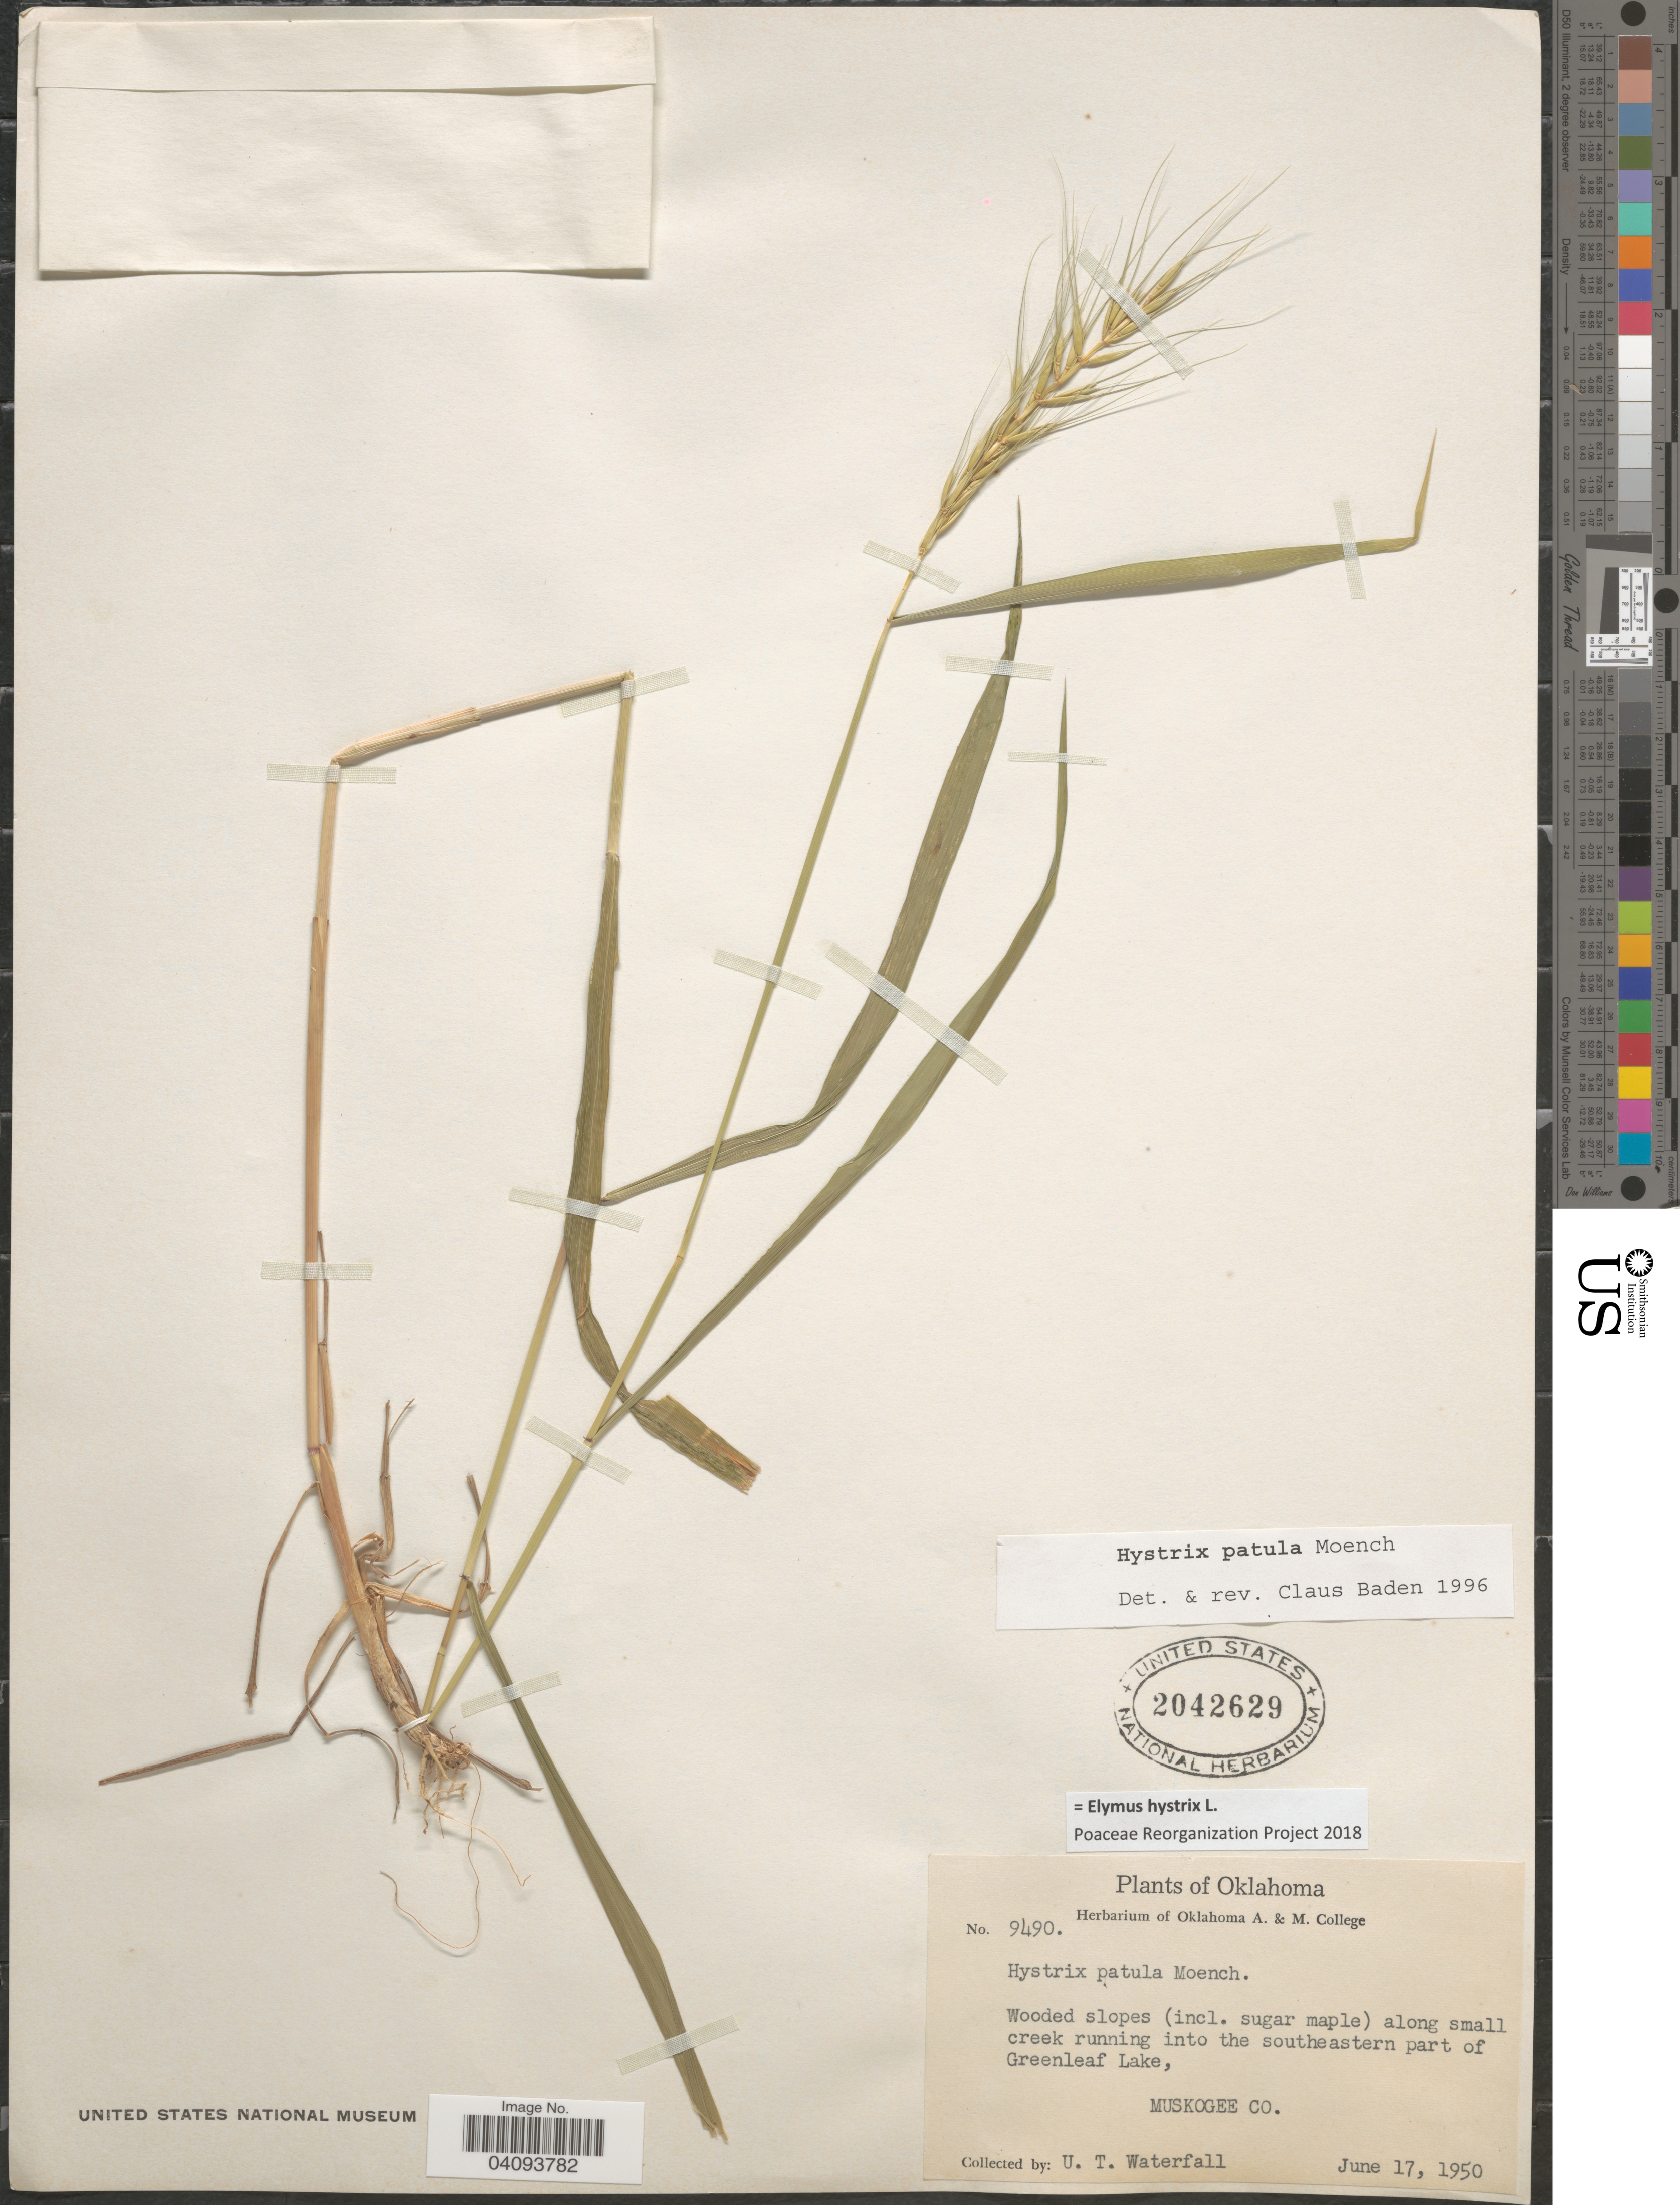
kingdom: Plantae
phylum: Tracheophyta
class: Liliopsida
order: Poales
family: Poaceae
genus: Elymus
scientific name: Elymus hystrix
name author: L.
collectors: U. T. Waterfall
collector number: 9490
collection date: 1950-06-17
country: United States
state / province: Oklahoma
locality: Wooded slopes (incl. sugar maple) along small creek running into the southeastern part of Greenleaf Lake, Muskogee Co.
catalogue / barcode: US 2042629